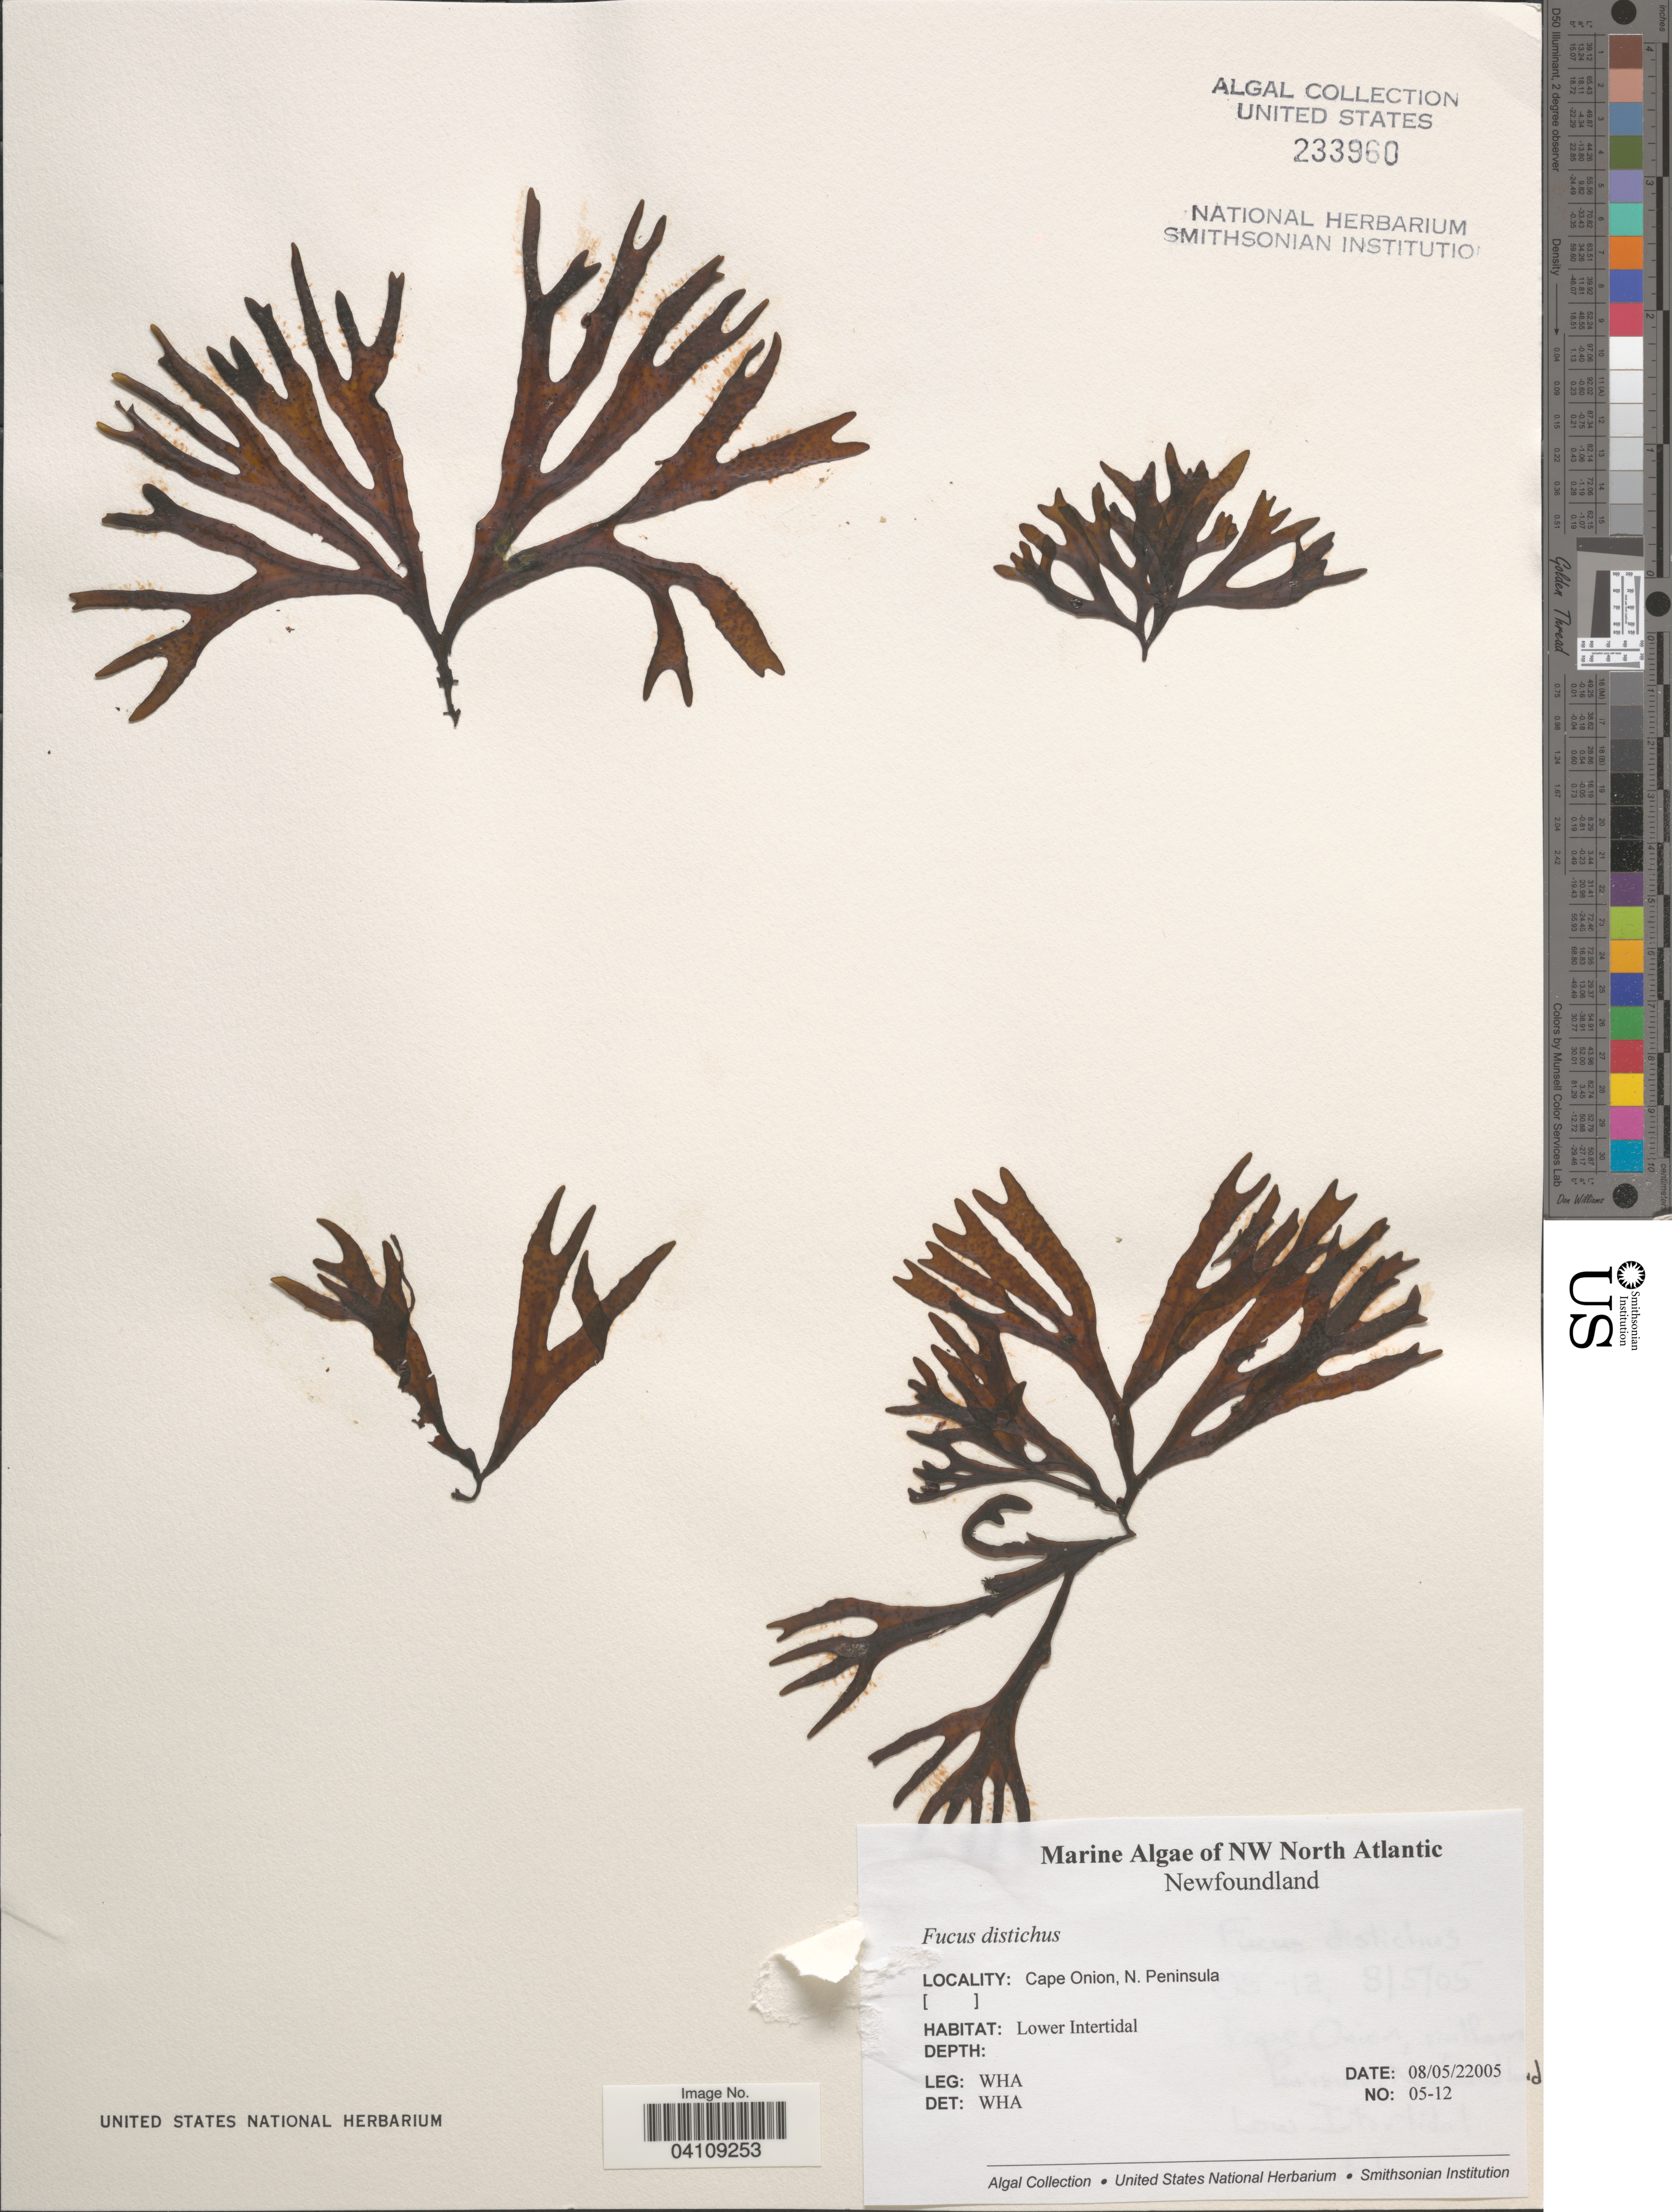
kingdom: Chromista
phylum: Ochrophyta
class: Phaeophyceae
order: Fucales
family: Fucaceae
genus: Fucus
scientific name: Fucus distichus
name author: L.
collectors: W. H. Adey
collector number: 05-12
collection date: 2005-08-05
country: Canada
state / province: Newfoundland and Labrador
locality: NW North Atlantic. Cape Onion, N. Peninsula. Lower Intertidal.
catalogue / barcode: US 233960